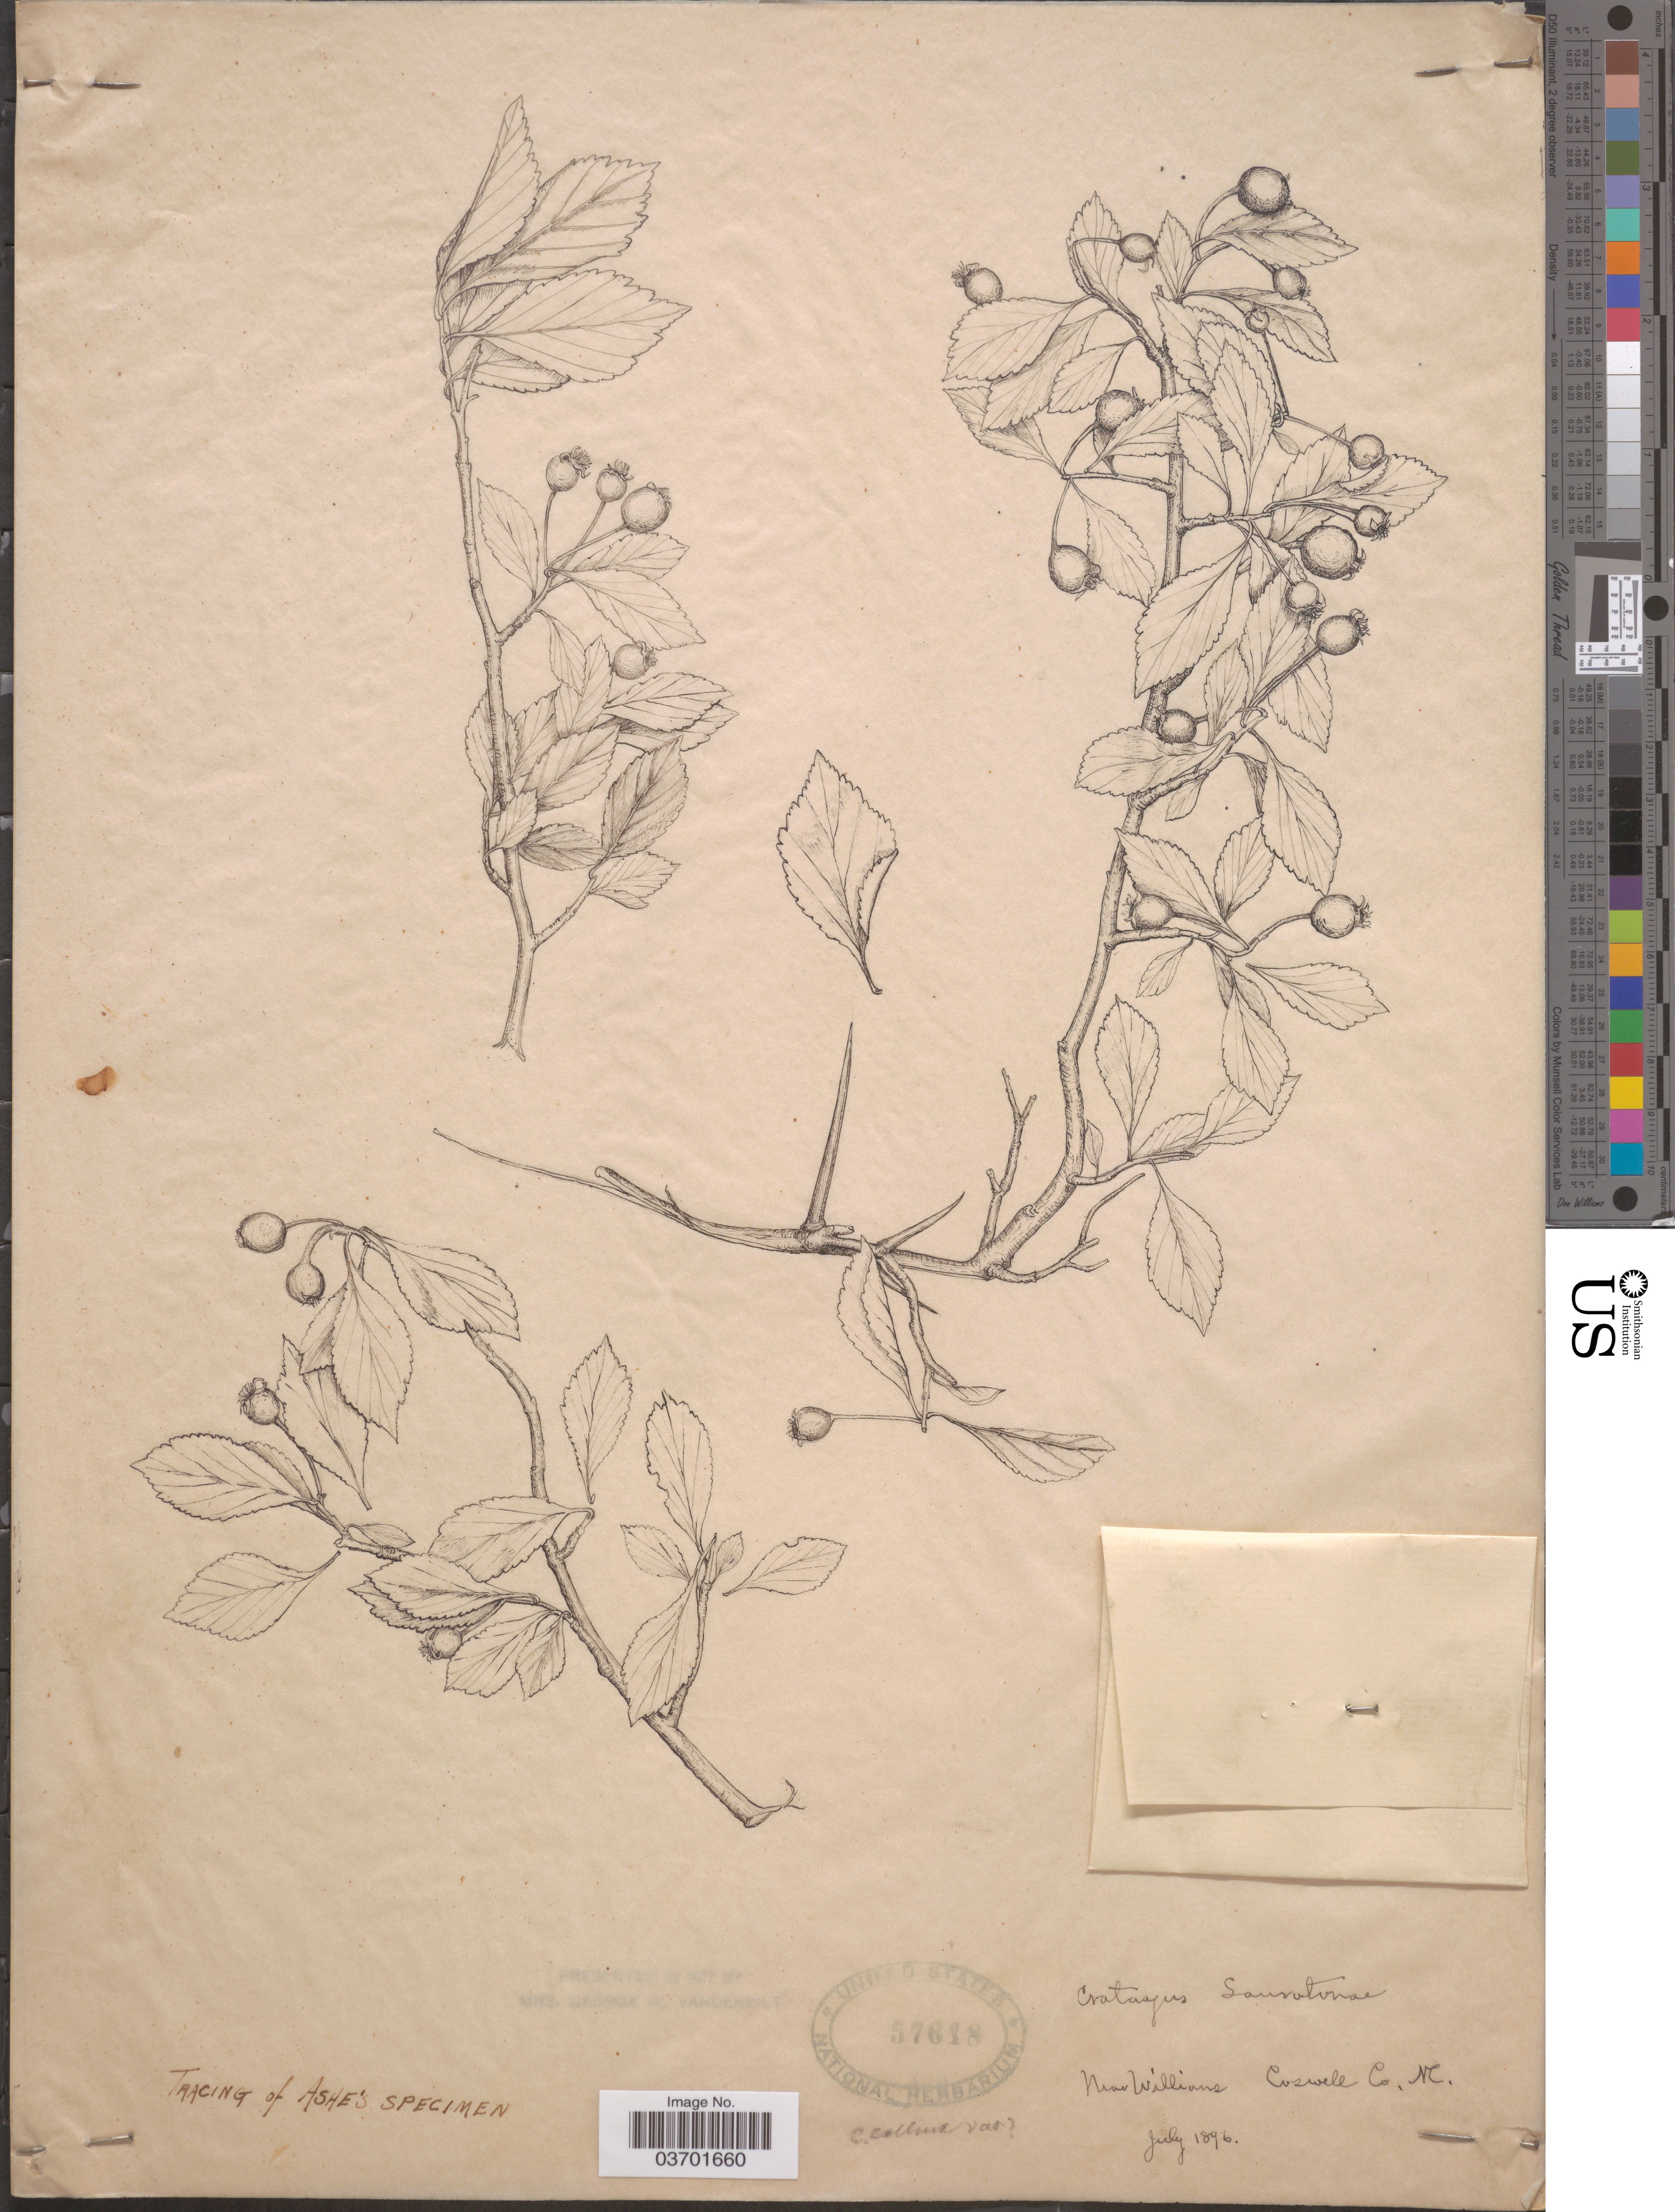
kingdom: Plantae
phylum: Tracheophyta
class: Magnoliopsida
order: Rosales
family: Rosaceae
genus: Crataegus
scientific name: Crataegus sauratonae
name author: Ashe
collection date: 1896-07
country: United States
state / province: North Carolina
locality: Near Williams, Caswell Co.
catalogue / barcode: US 57618